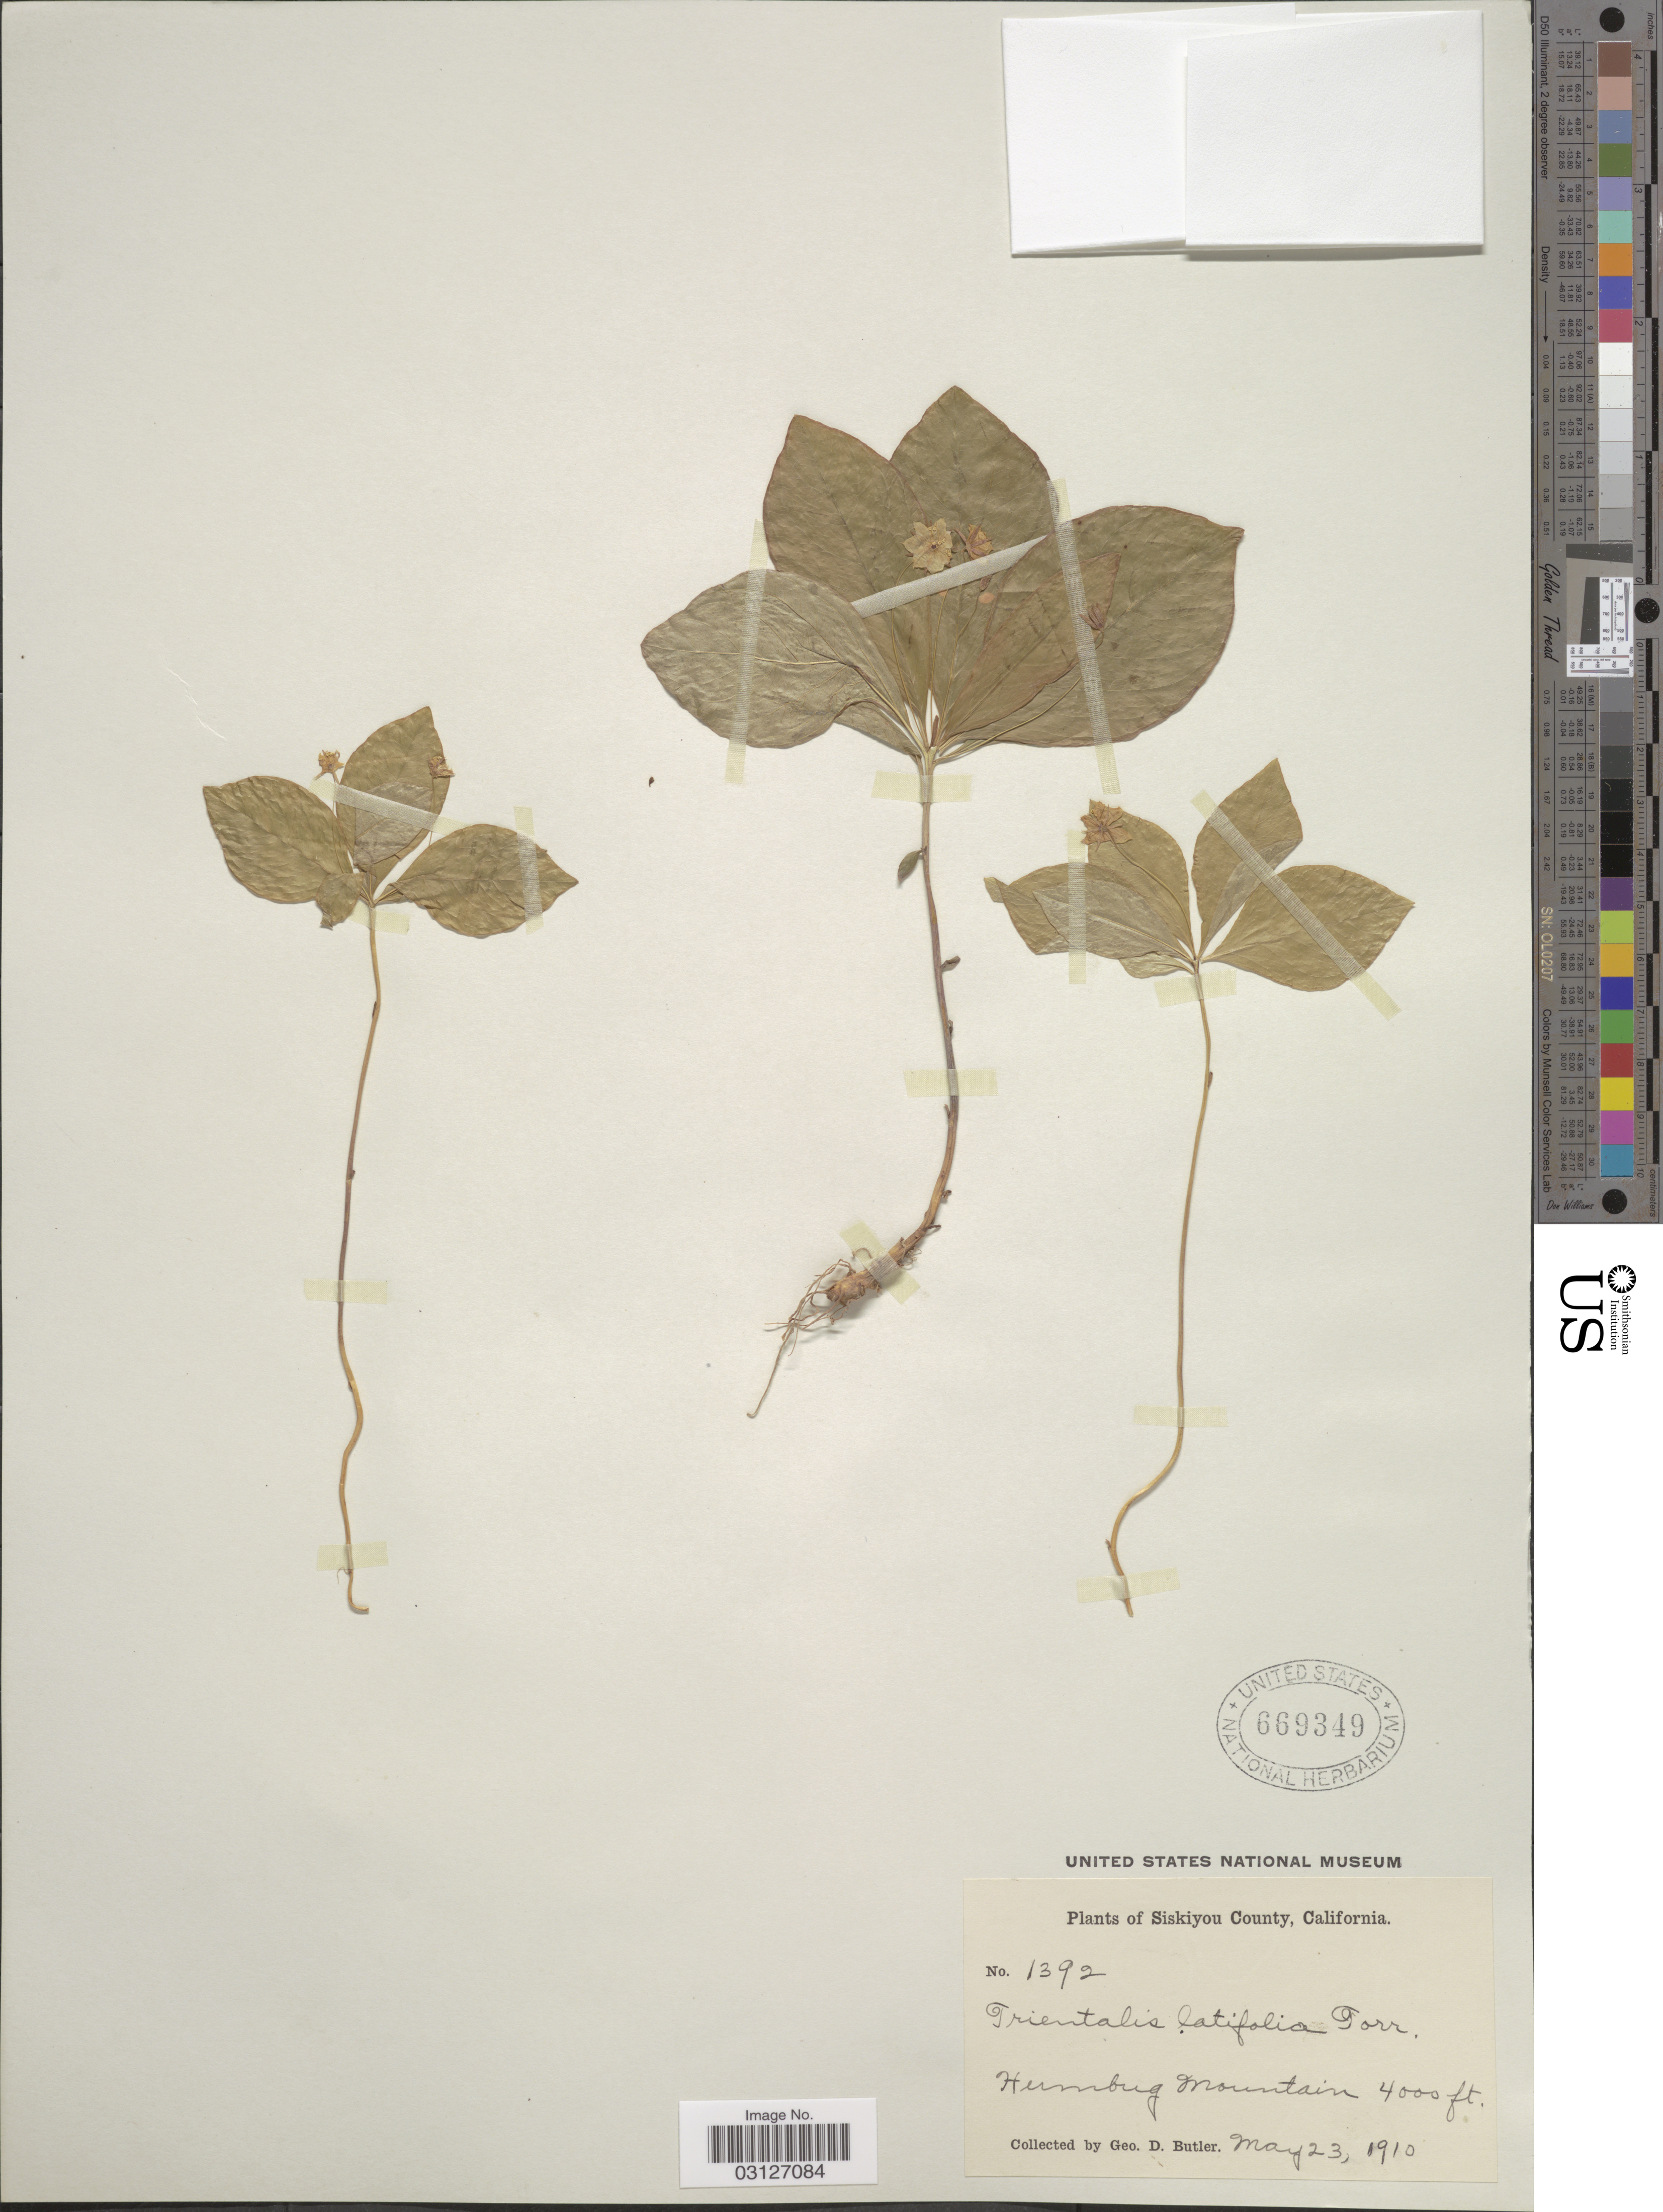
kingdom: Plantae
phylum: Tracheophyta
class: Magnoliopsida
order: Ericales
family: Primulaceae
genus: Trientalis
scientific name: Trientalis latifolia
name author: Hook.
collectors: G. D. Butler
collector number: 1392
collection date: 1910-05-23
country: United States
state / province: California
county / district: Siskiyou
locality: Siskiyou County, Humbug Mountain.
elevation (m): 1219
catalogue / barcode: US 669349